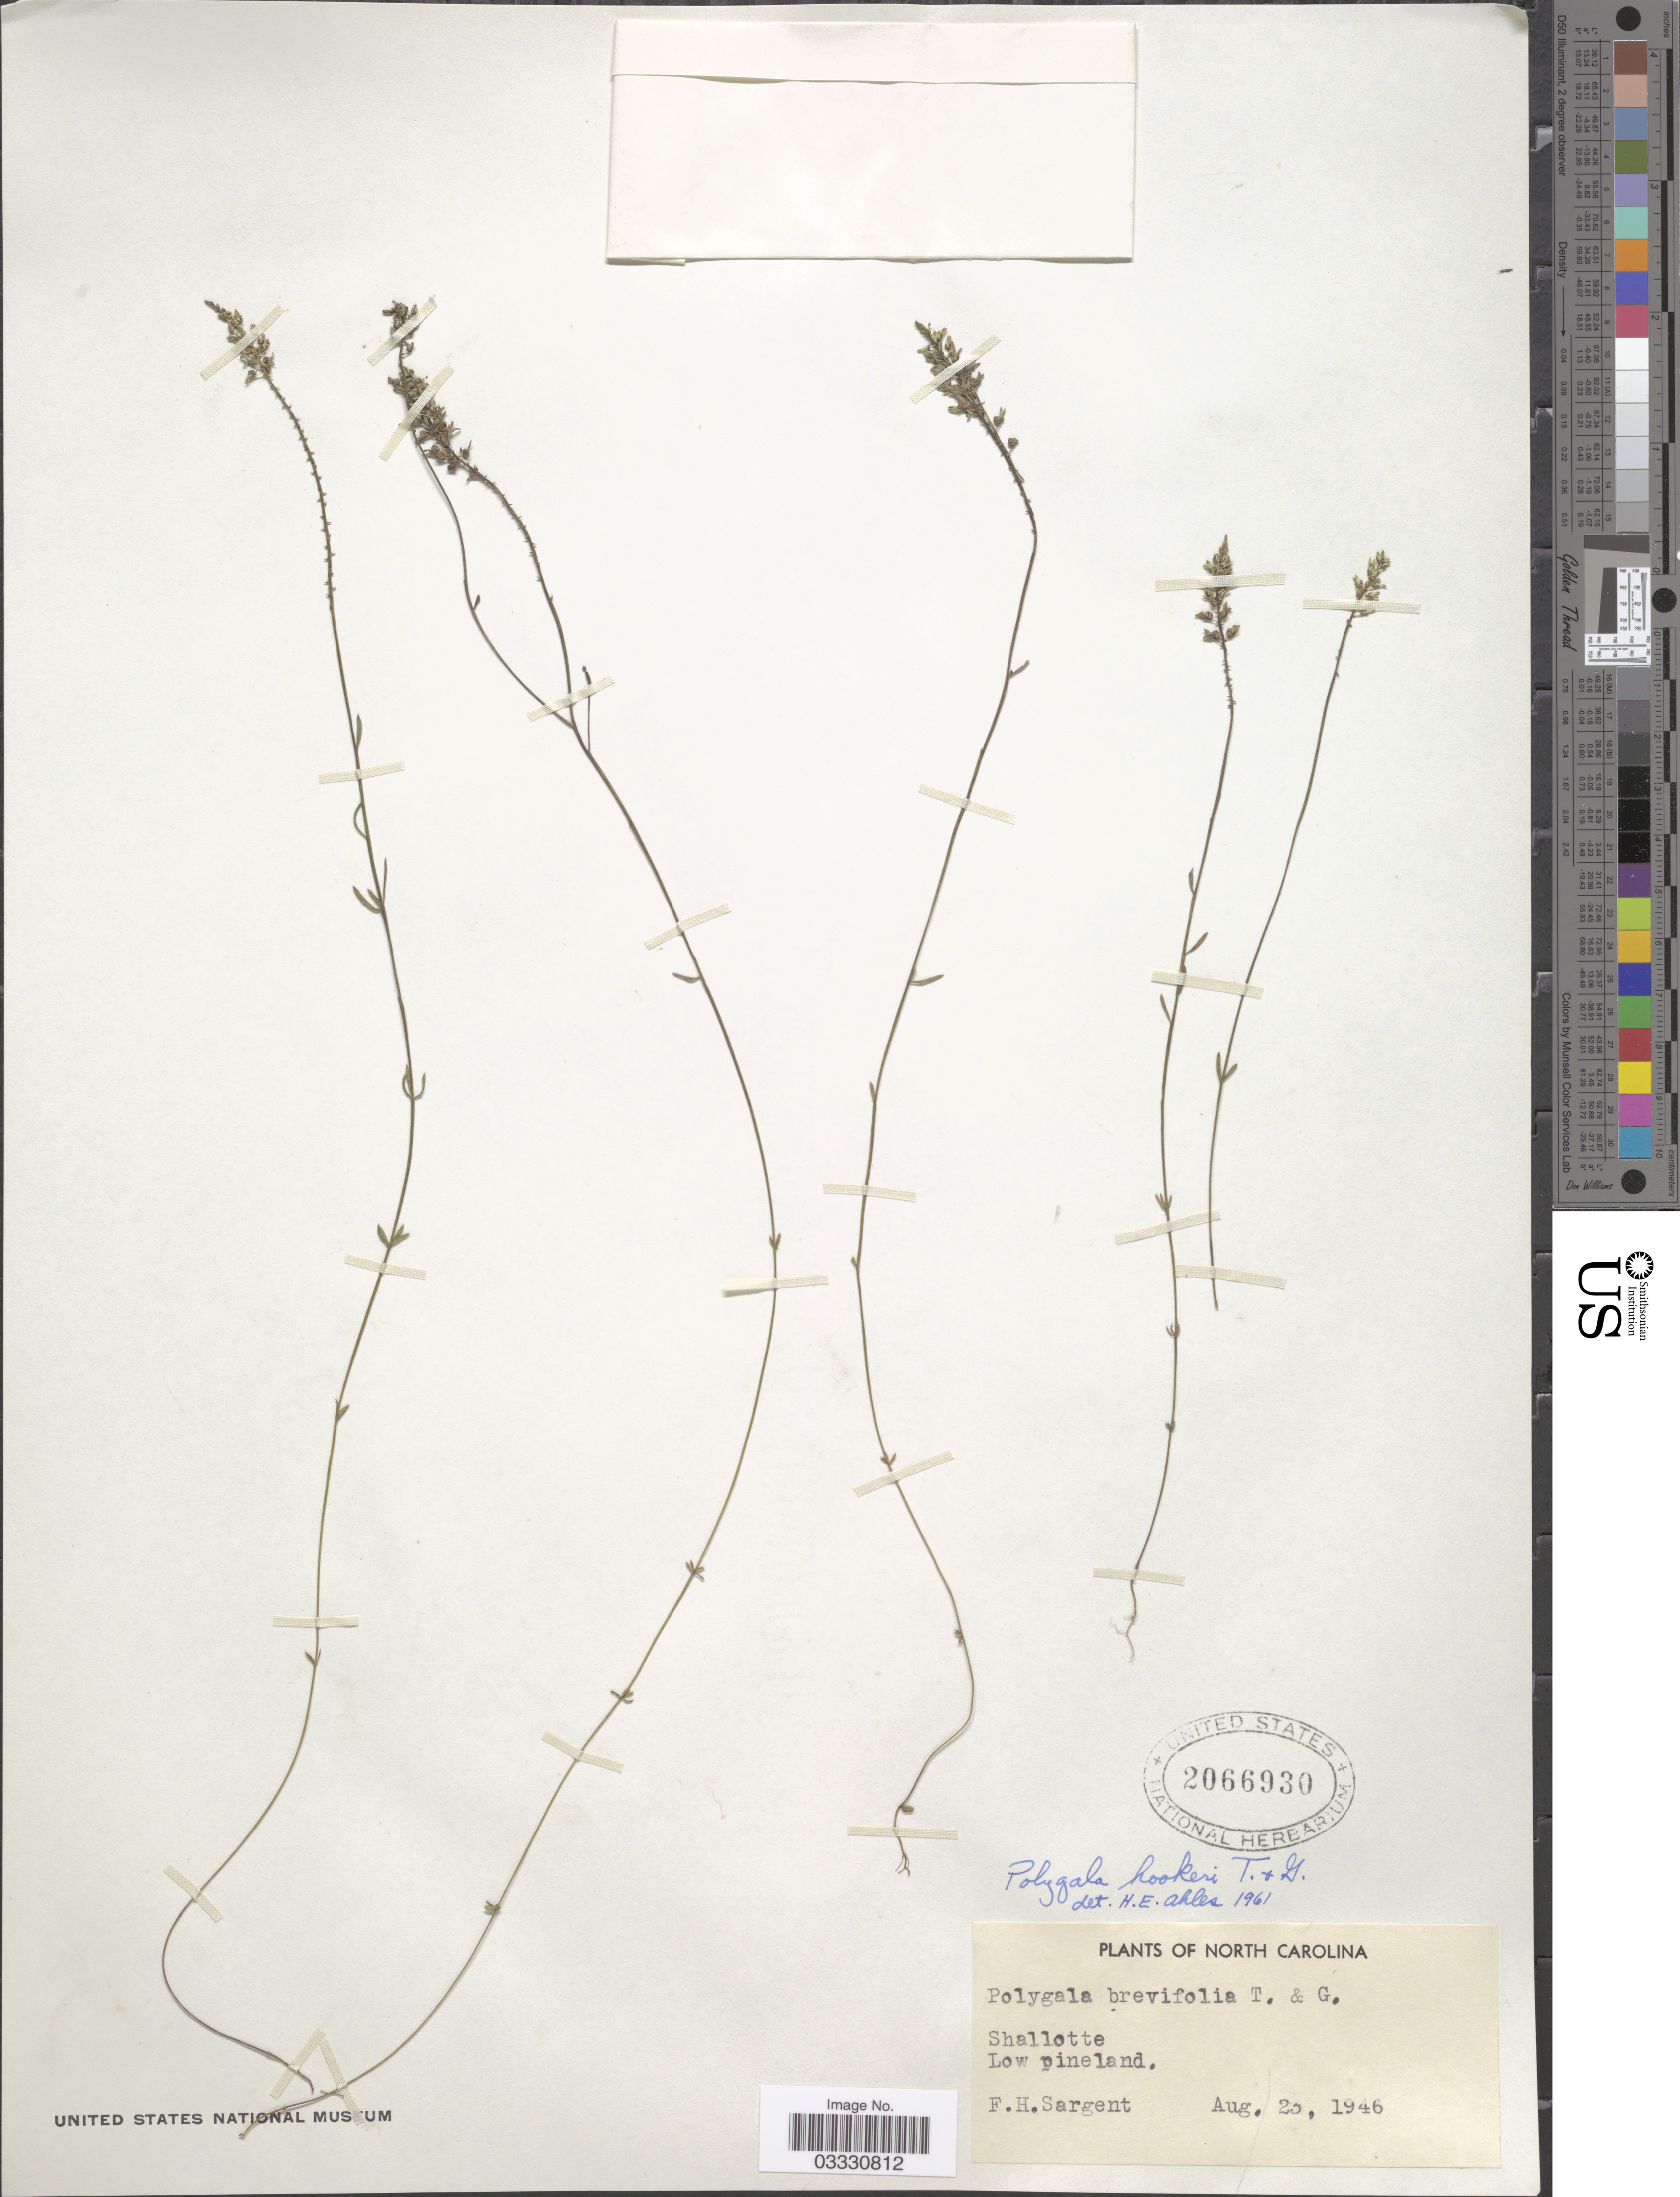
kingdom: Plantae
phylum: Tracheophyta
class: Magnoliopsida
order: Fabales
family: Polygalaceae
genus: Polygala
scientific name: Polygala hookeri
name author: Torr. & A. Gray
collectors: F. H. Sargent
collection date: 1946-08-23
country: United States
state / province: North Carolina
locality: Shallotte, Low pineland.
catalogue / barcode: US 2066930